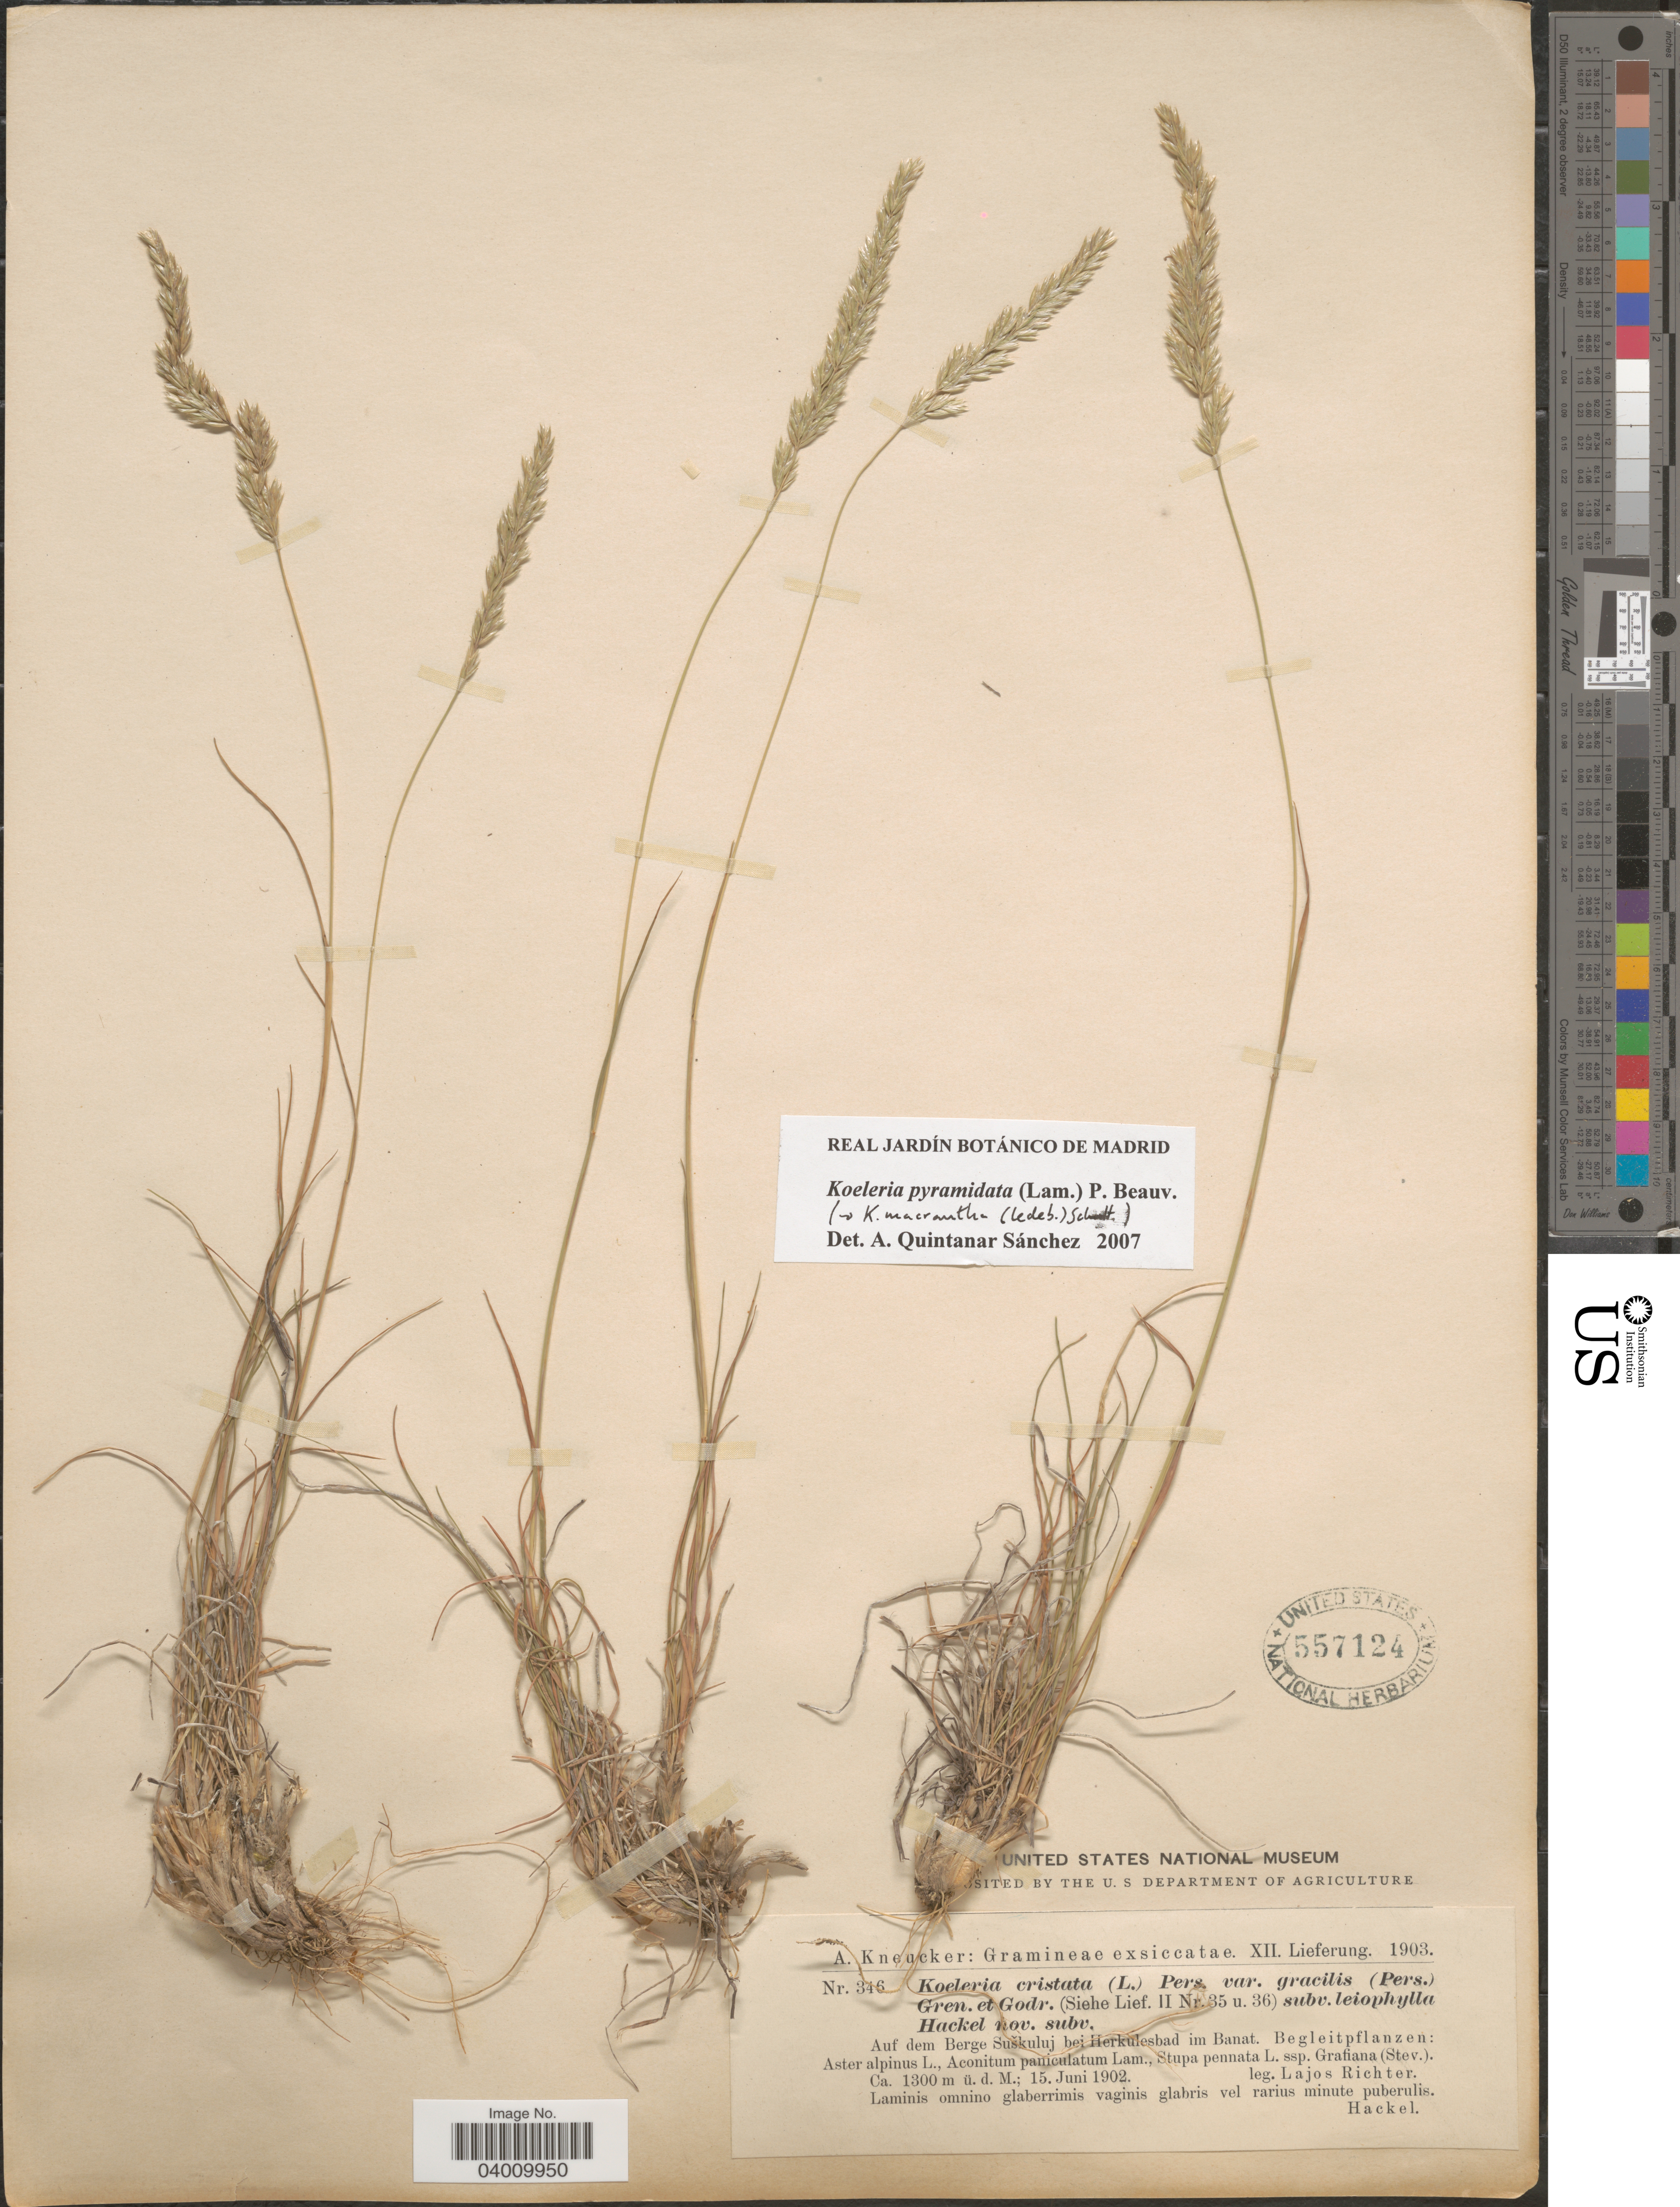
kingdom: Plantae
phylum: Tracheophyta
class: Liliopsida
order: Poales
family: Poaceae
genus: Koeleria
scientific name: Koeleria pyramidata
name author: (Lam.) P. Beauv.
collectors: L. Richter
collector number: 346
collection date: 1902-06-15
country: Romania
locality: Auf dem Berge Suskuluj bei Herkulesbad im Banat.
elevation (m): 1300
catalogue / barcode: US 557124